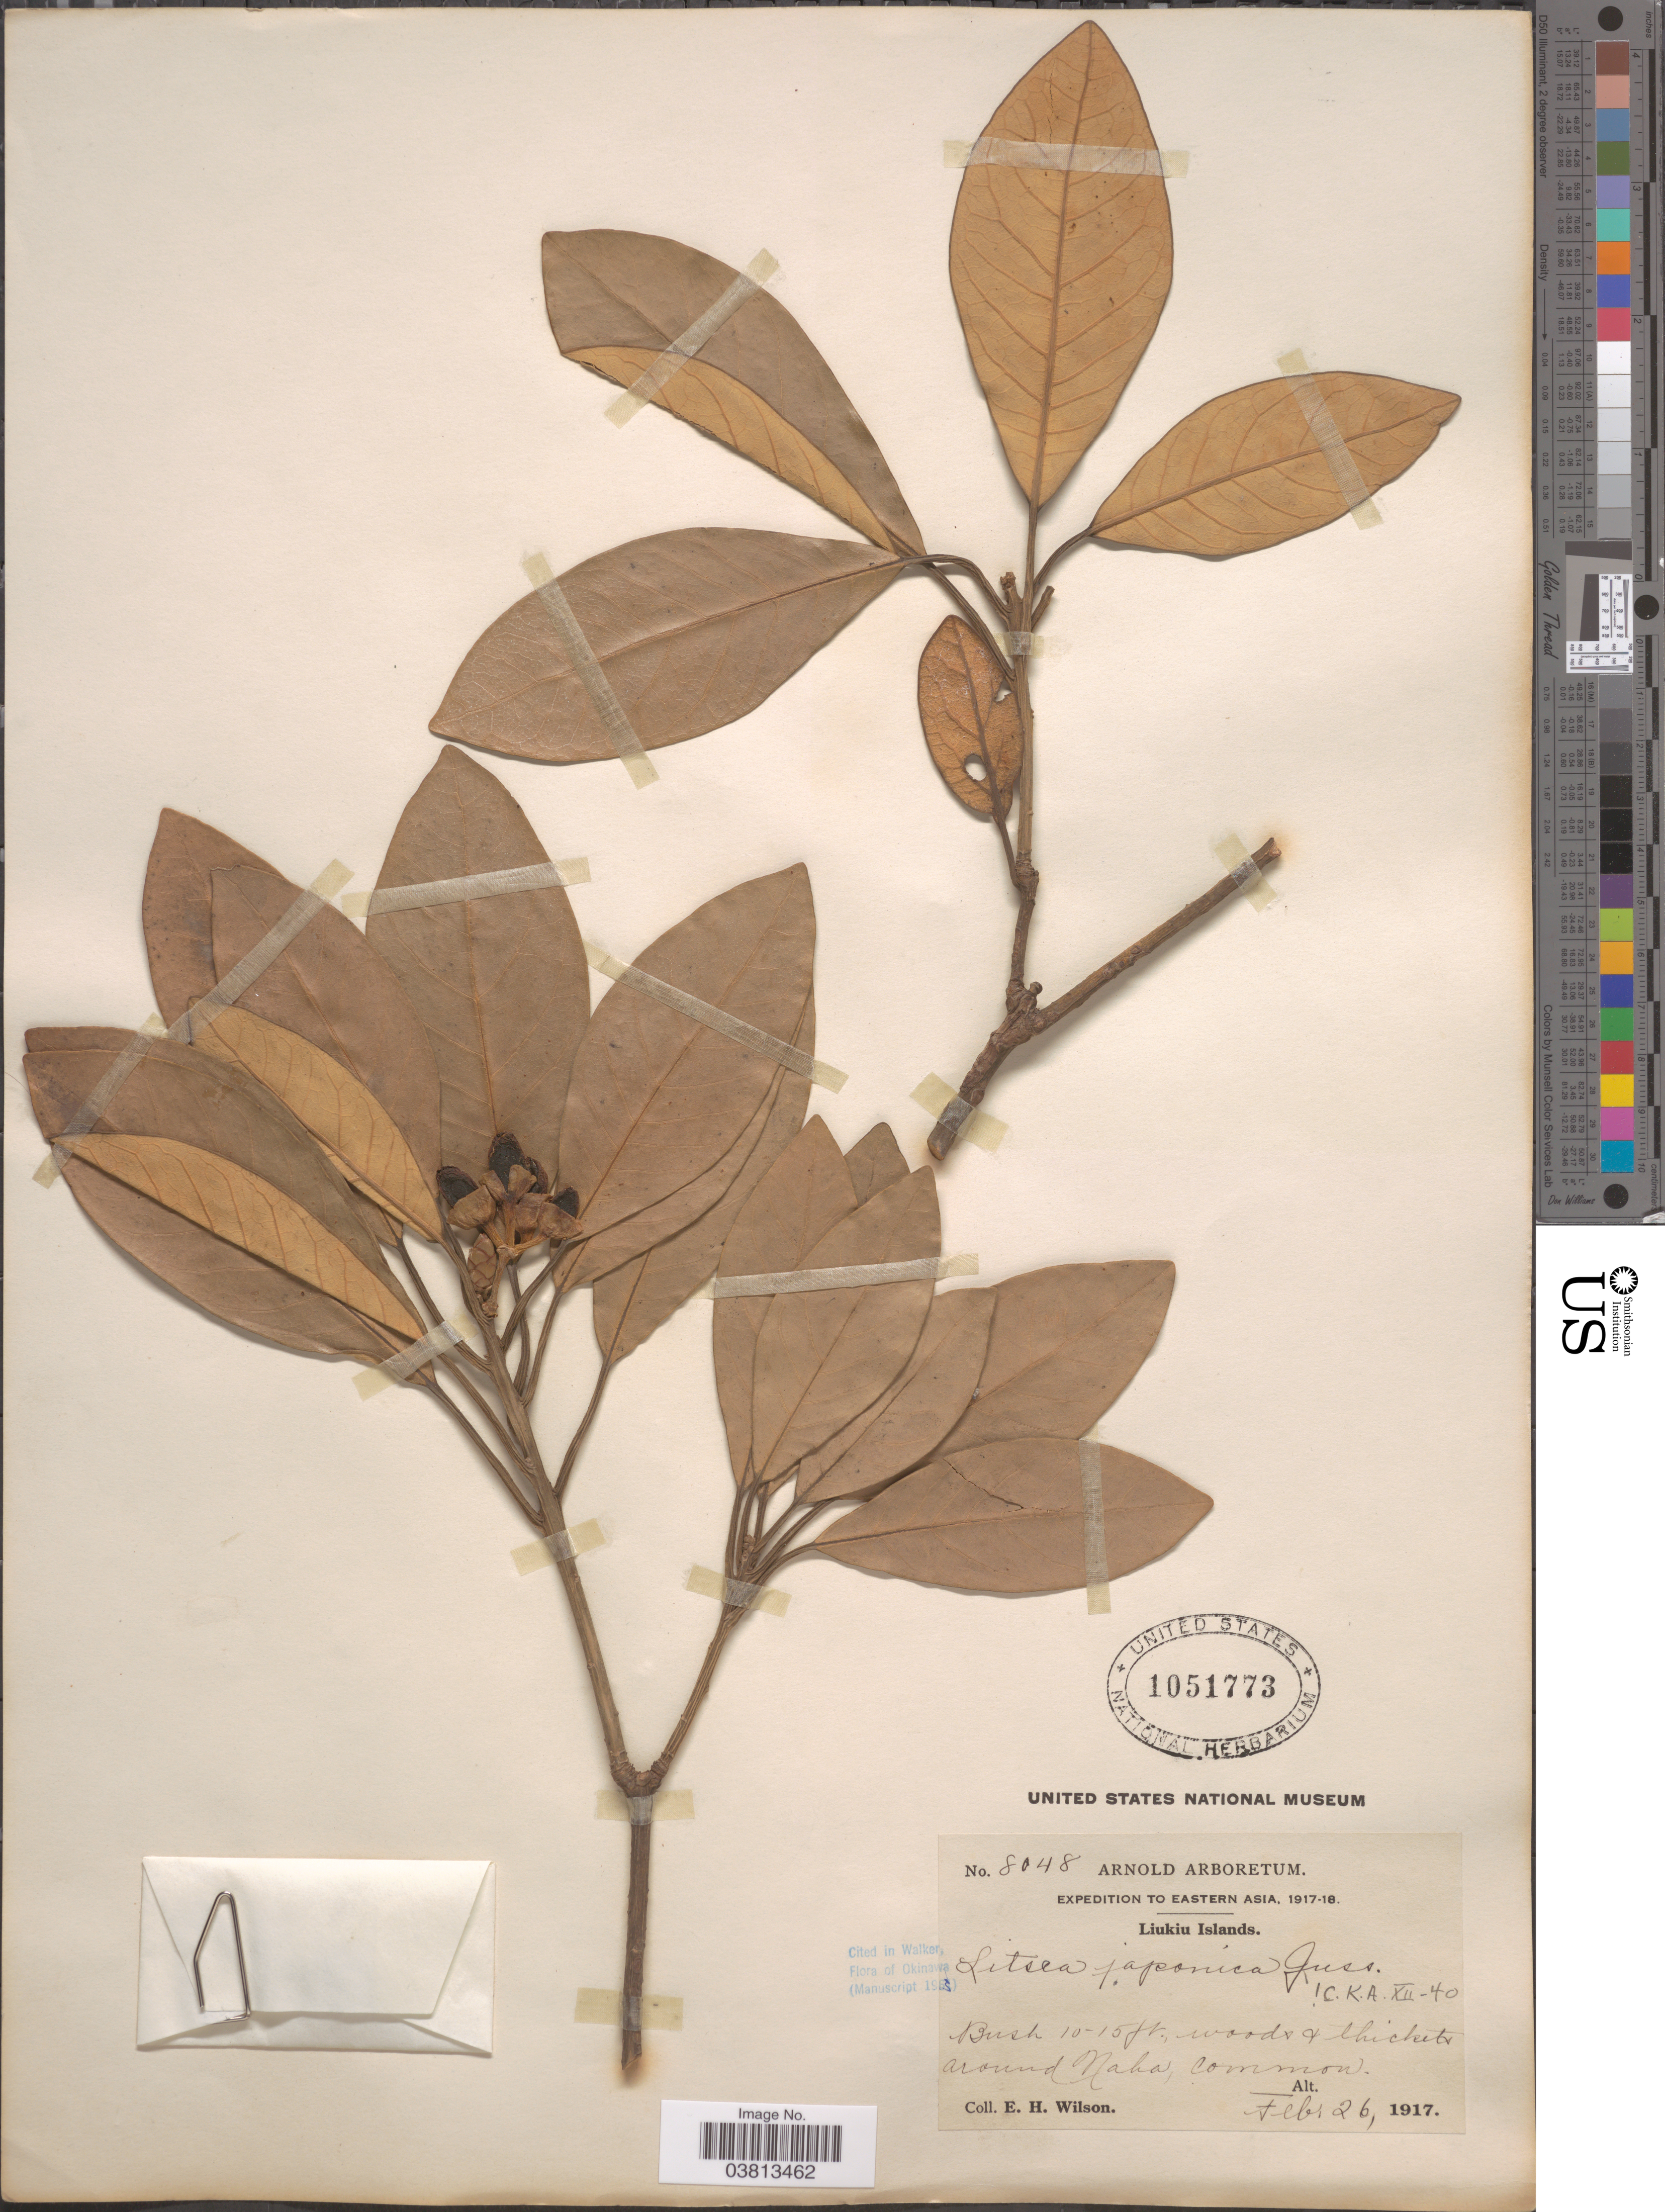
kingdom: Plantae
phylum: Tracheophyta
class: Magnoliopsida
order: Laurales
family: Lauraceae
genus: Litsea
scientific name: Litsea japonica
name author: (Thunb.) Juss.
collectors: E. Wilson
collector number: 8048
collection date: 1917-02-26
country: Japan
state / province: Okinawa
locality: Eastern Asia. Liukiu Islands. Around Naha.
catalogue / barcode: US 1051773